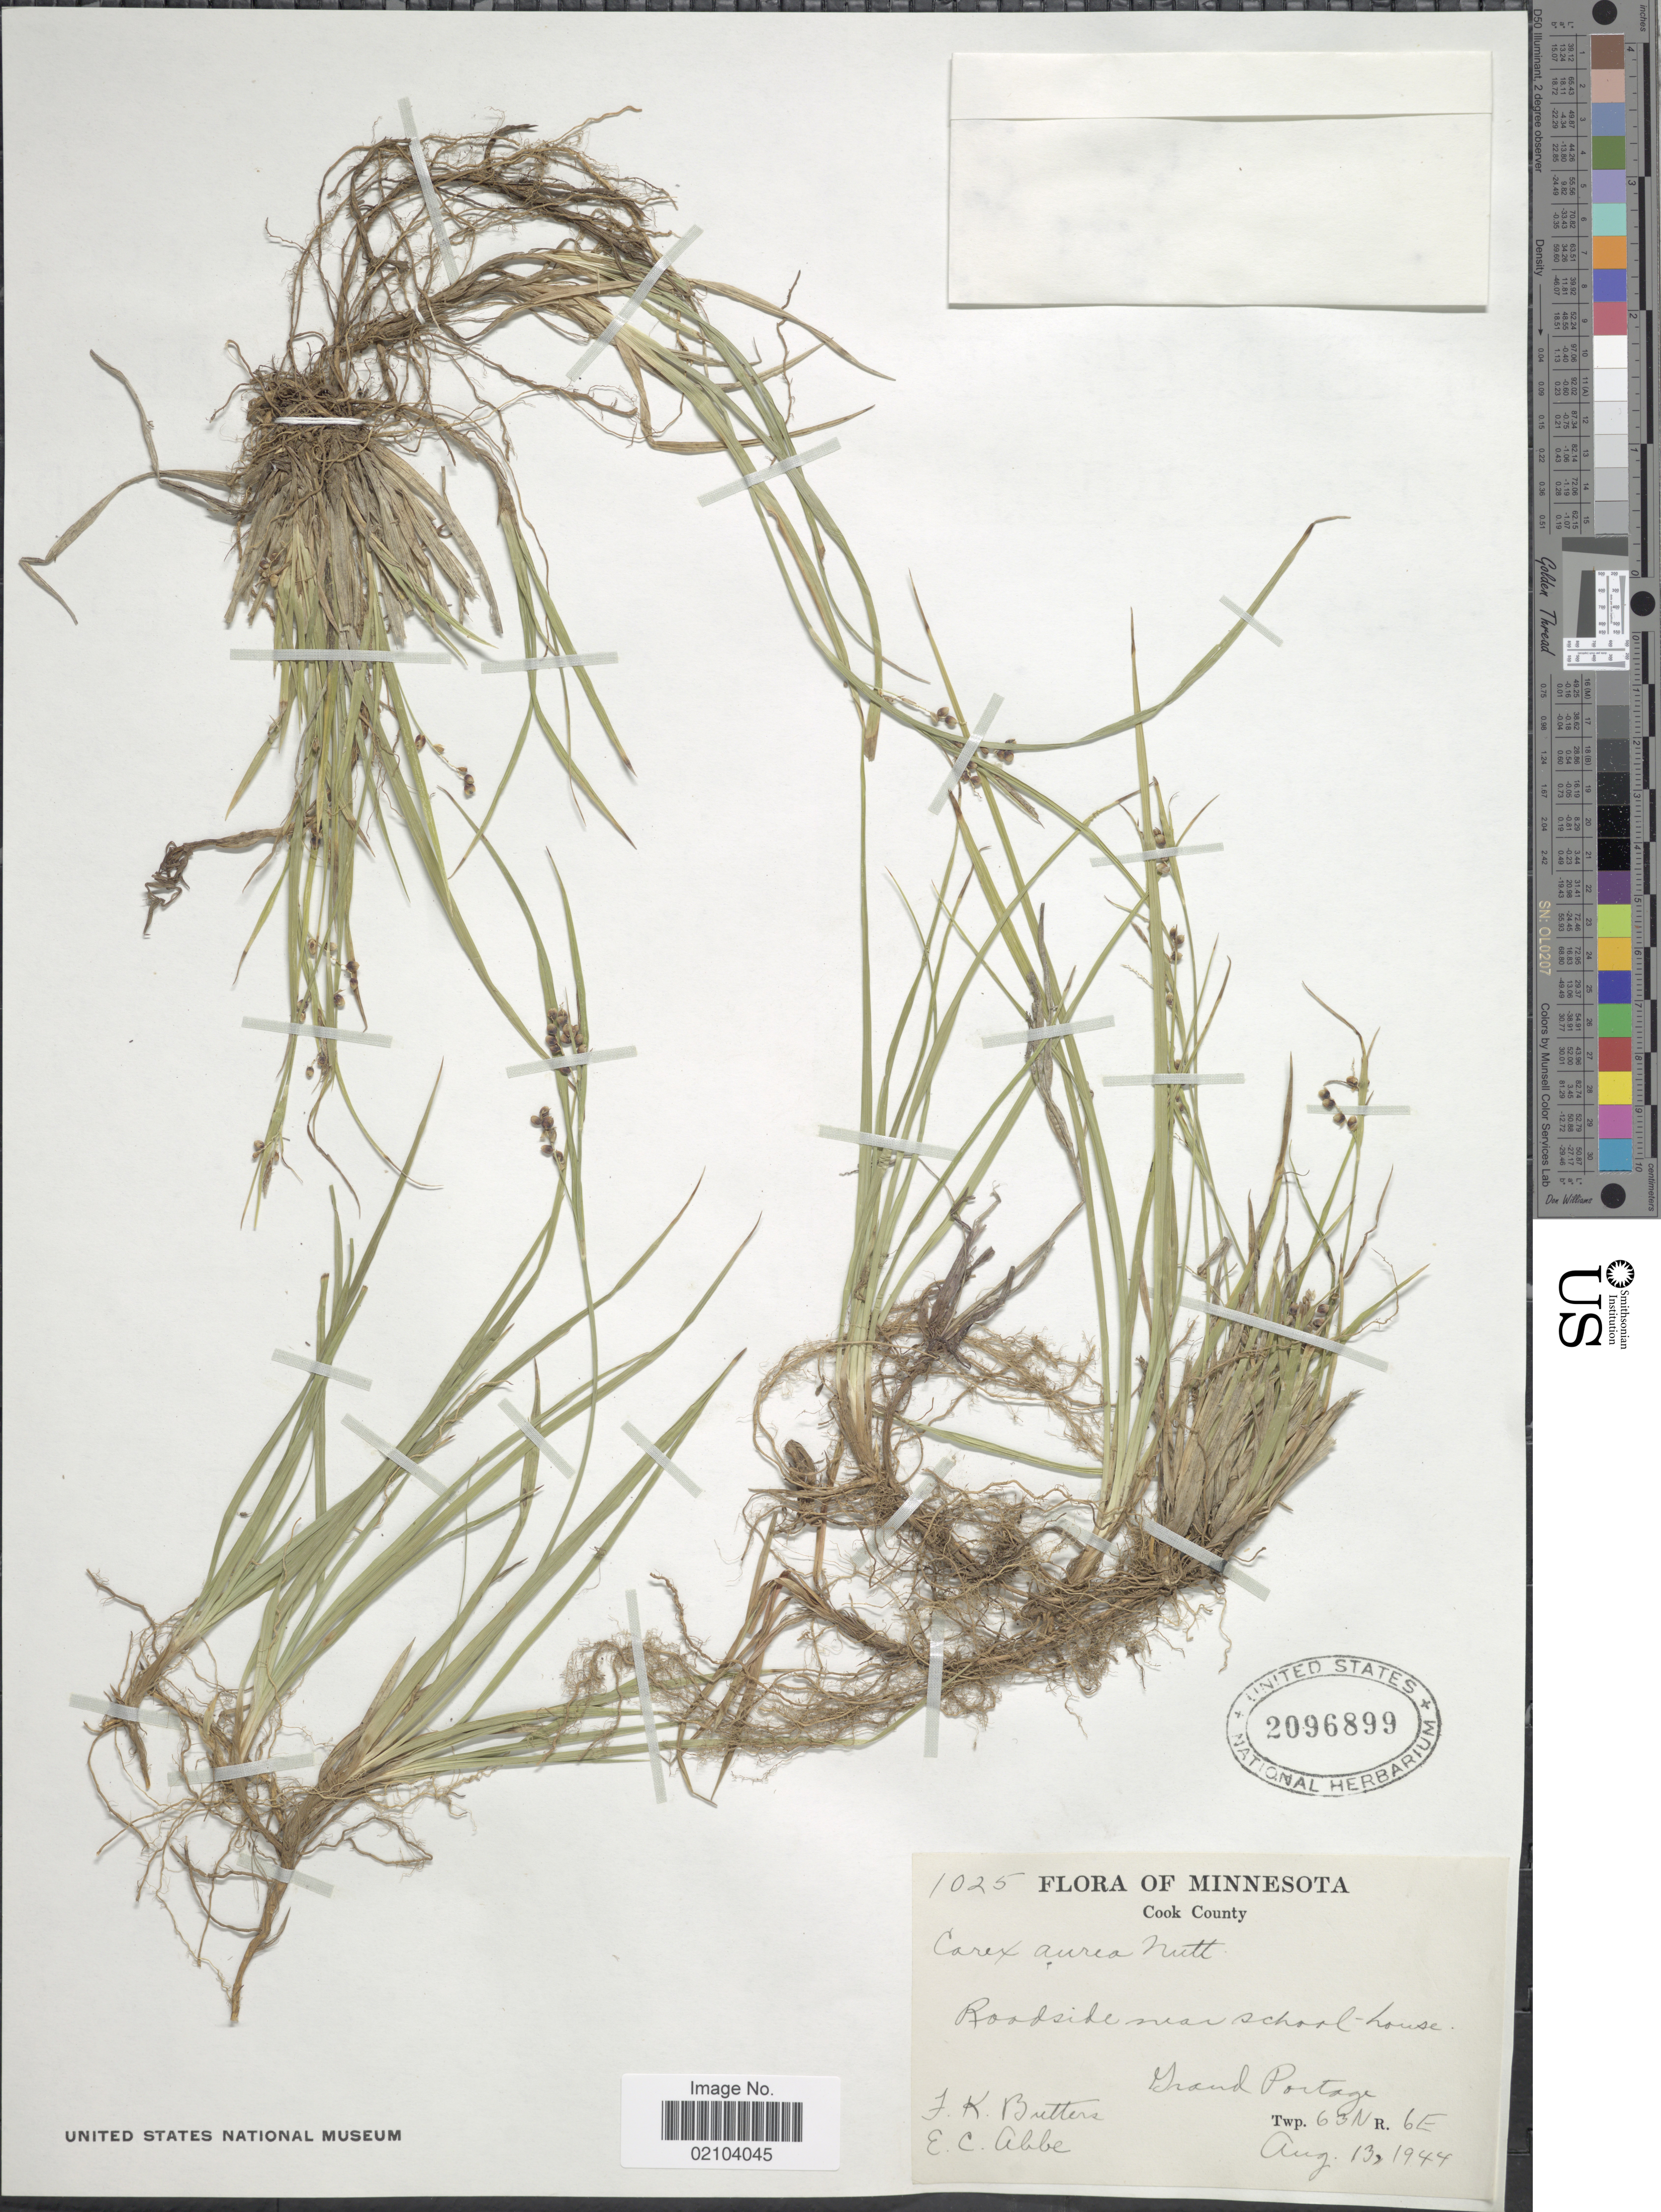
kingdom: Plantae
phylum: Tracheophyta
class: Liliopsida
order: Poales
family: Cyperaceae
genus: Carex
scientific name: Carex aurea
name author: Nutt.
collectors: J. Butters & E. C. Abbe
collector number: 1025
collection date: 1944-08-13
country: United States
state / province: Minnesota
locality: Cook County. Roadside near school-house. Grand Portage. Twp. 63N R.6E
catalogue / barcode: US 2096899